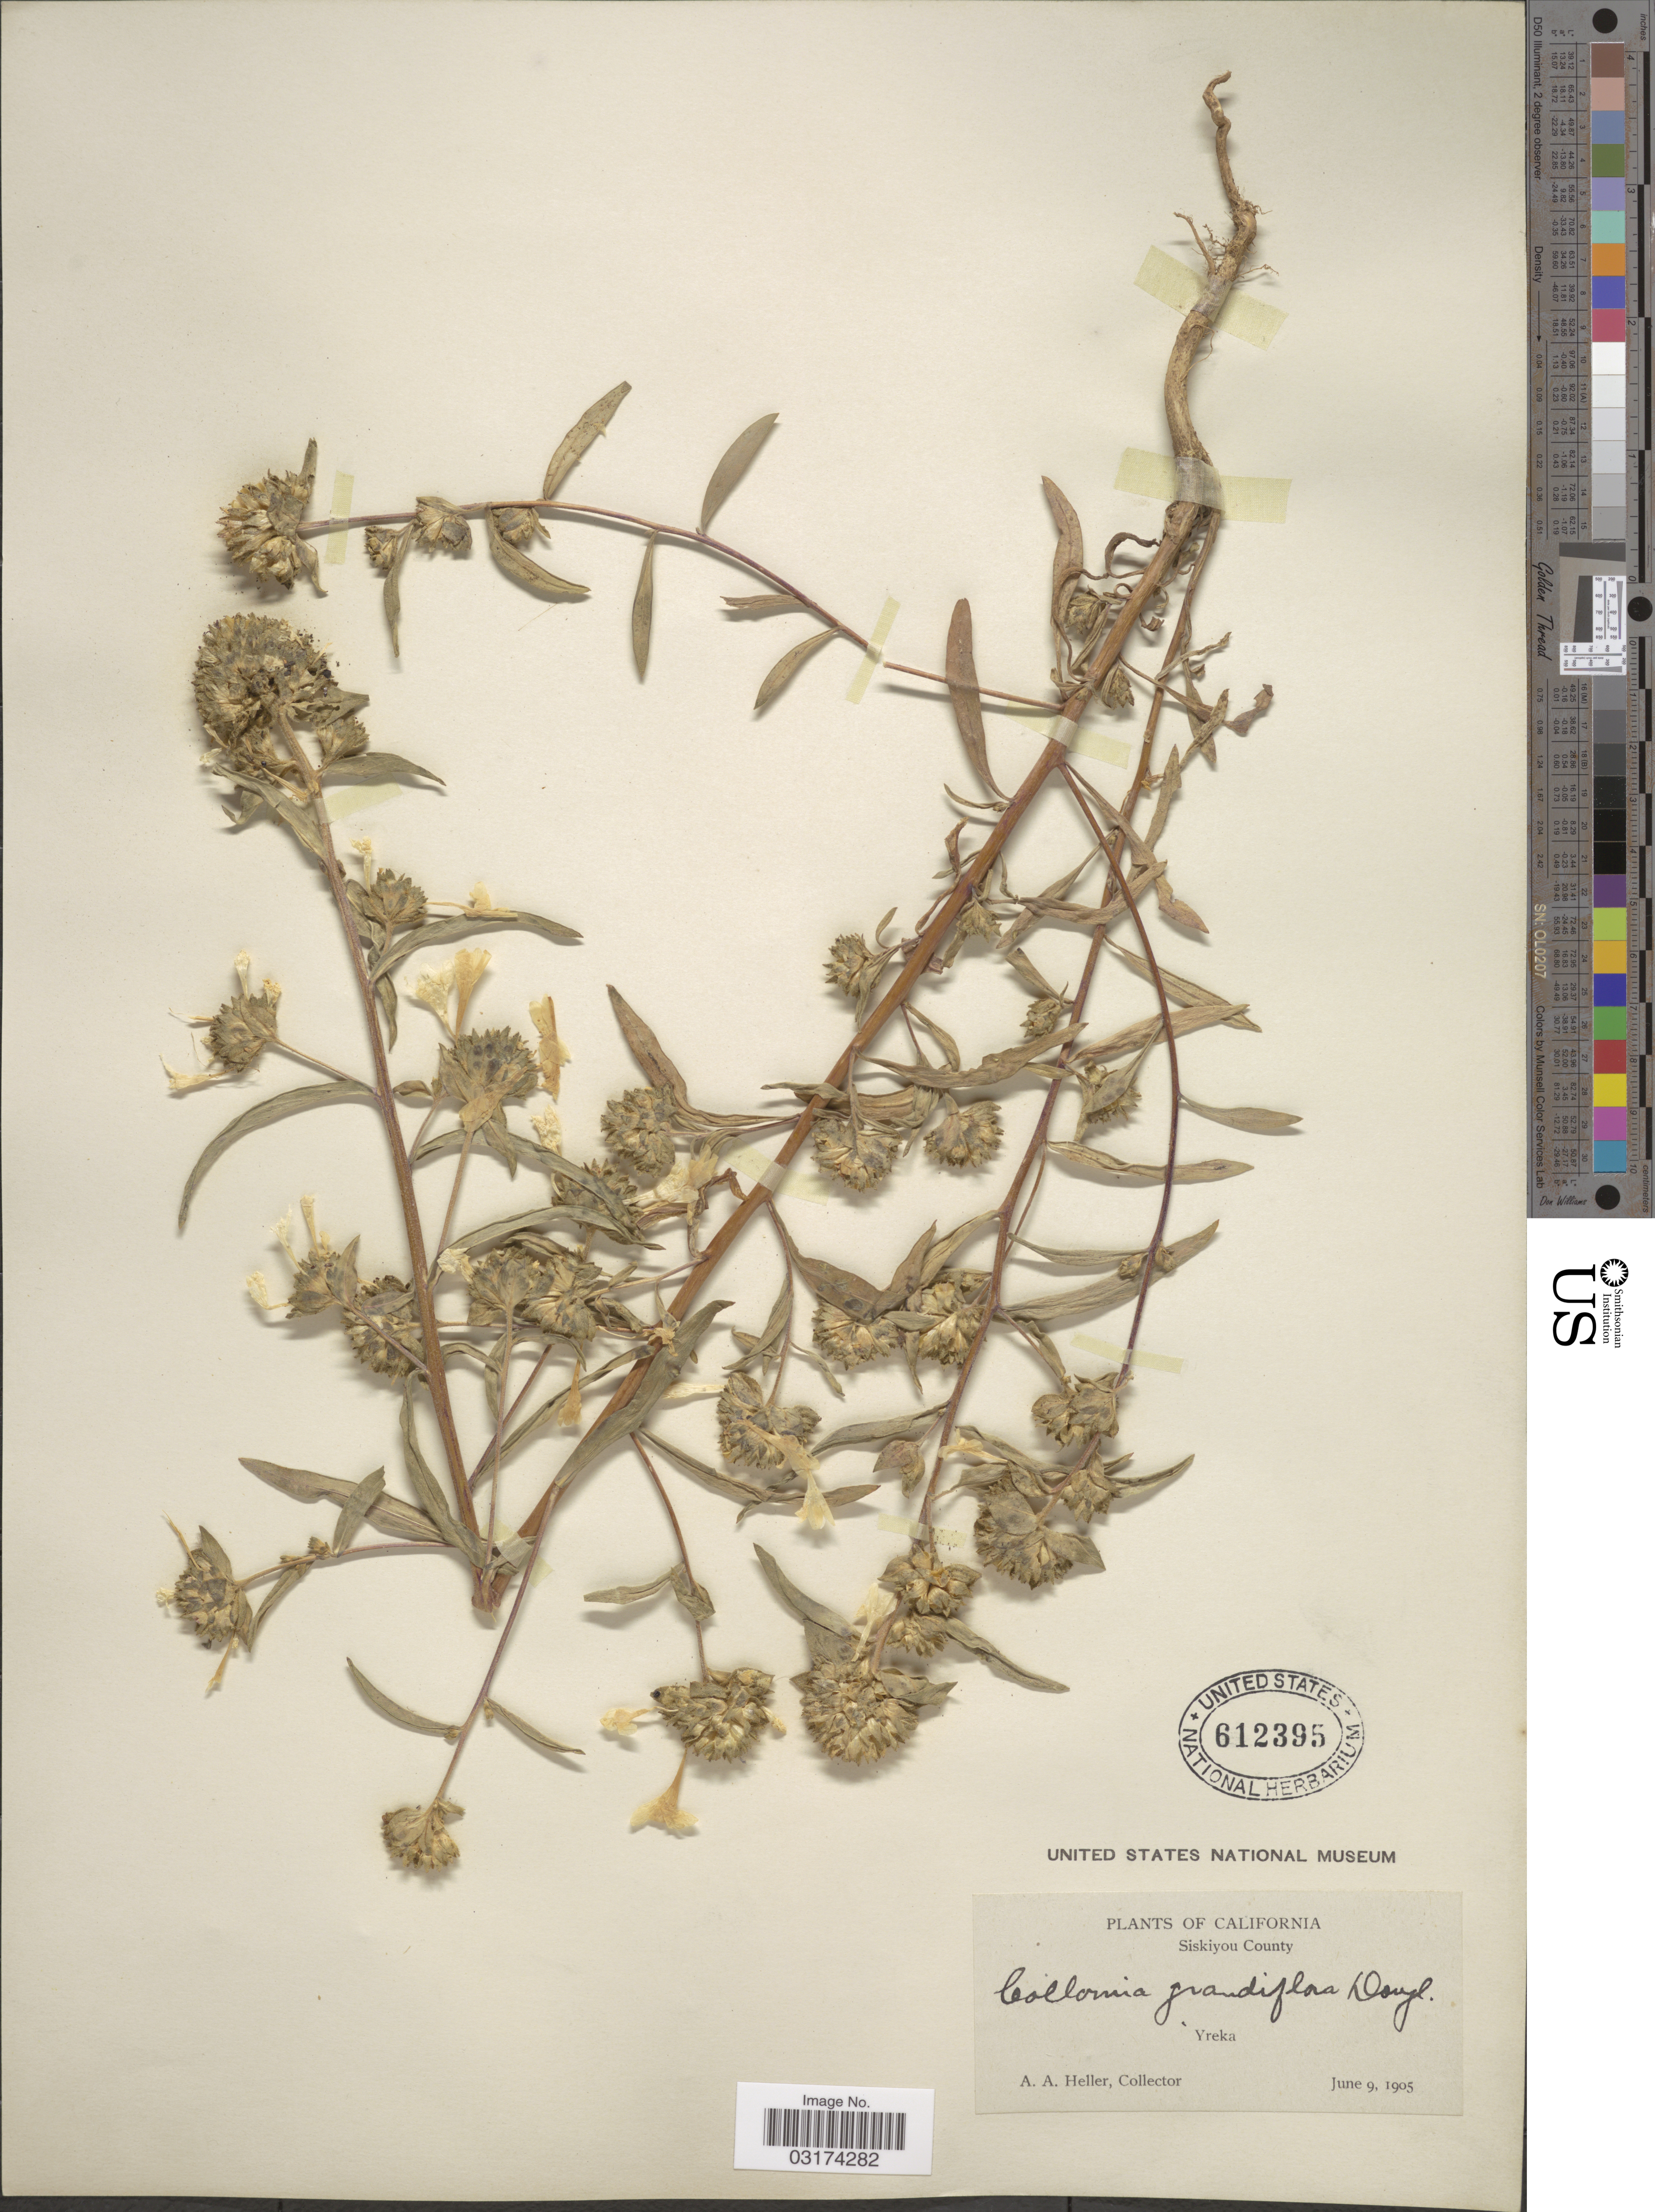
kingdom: Plantae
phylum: Tracheophyta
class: Magnoliopsida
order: Ericales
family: Polemoniaceae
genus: Collomia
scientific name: Collomia grandiflora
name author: Douglas ex Lindl.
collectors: A. A. Heller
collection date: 1905-06-09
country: United States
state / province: California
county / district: Siskiyou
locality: Siskiyou County. Yreka.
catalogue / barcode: US 612395